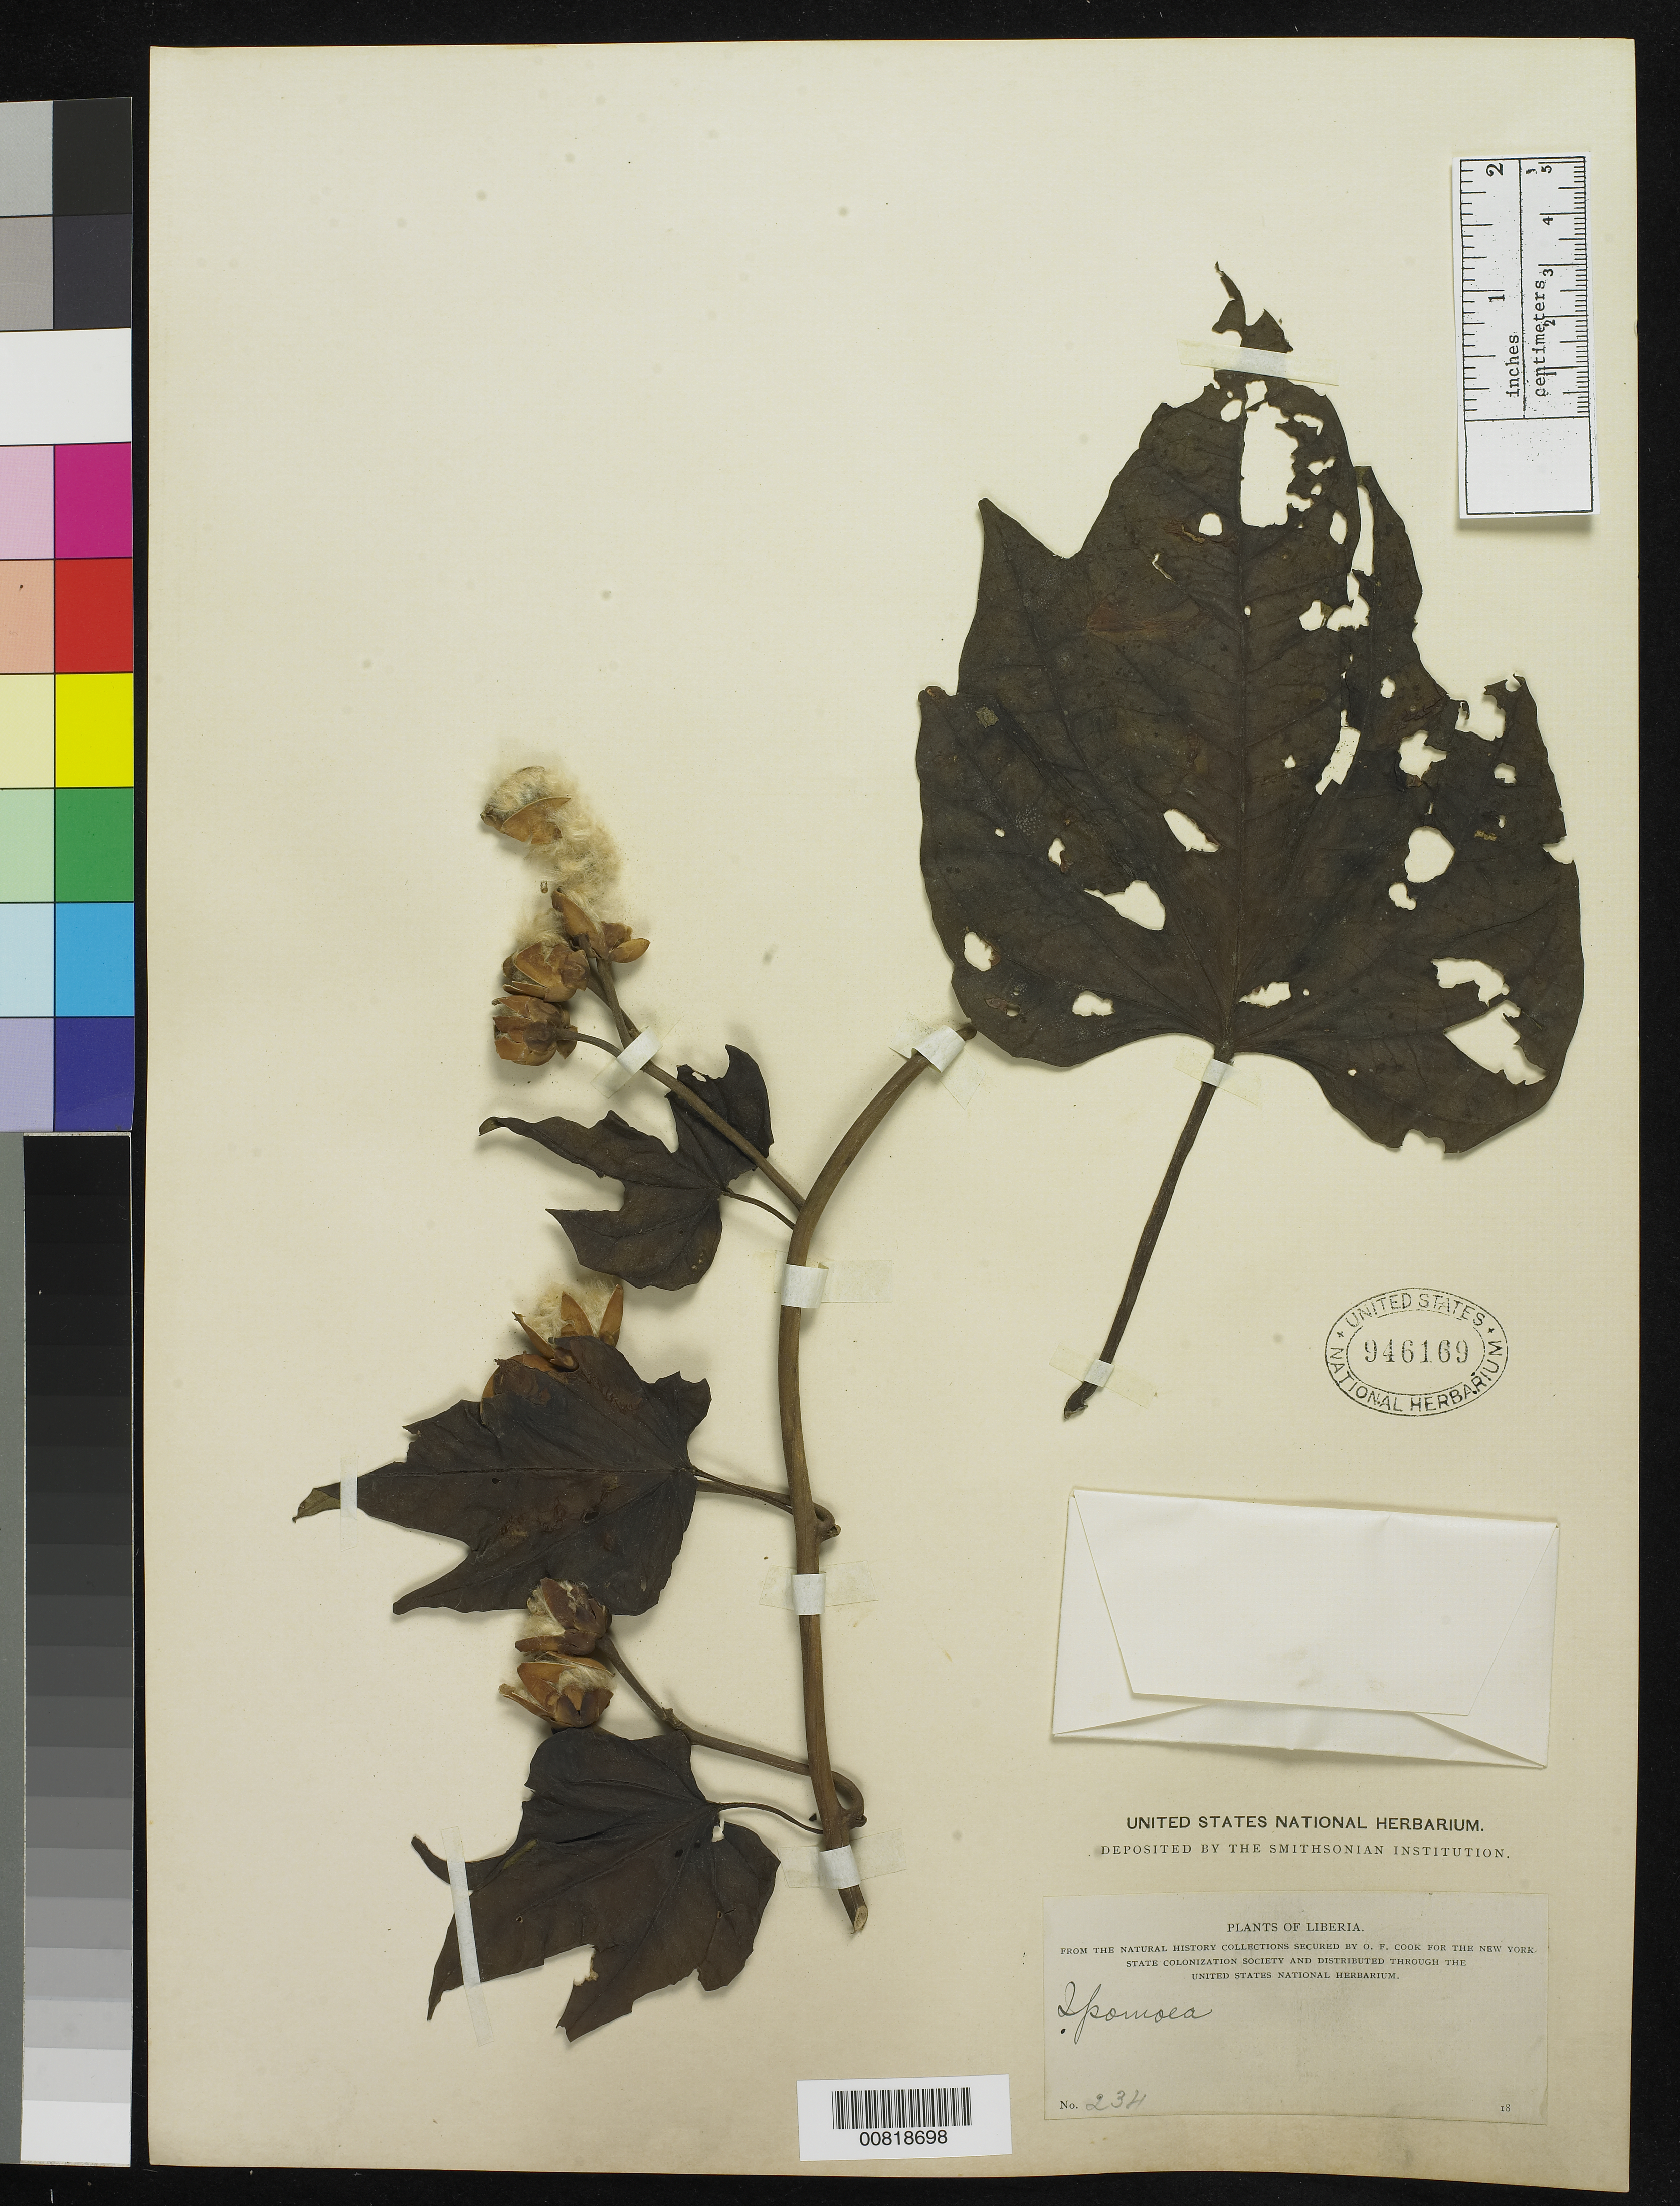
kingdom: Plantae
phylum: Tracheophyta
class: Magnoliopsida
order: Solanales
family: Convolvulaceae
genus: Ipomoea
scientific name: Ipomoea sp.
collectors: O. F. Cook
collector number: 234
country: Liberia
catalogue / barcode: US 946169